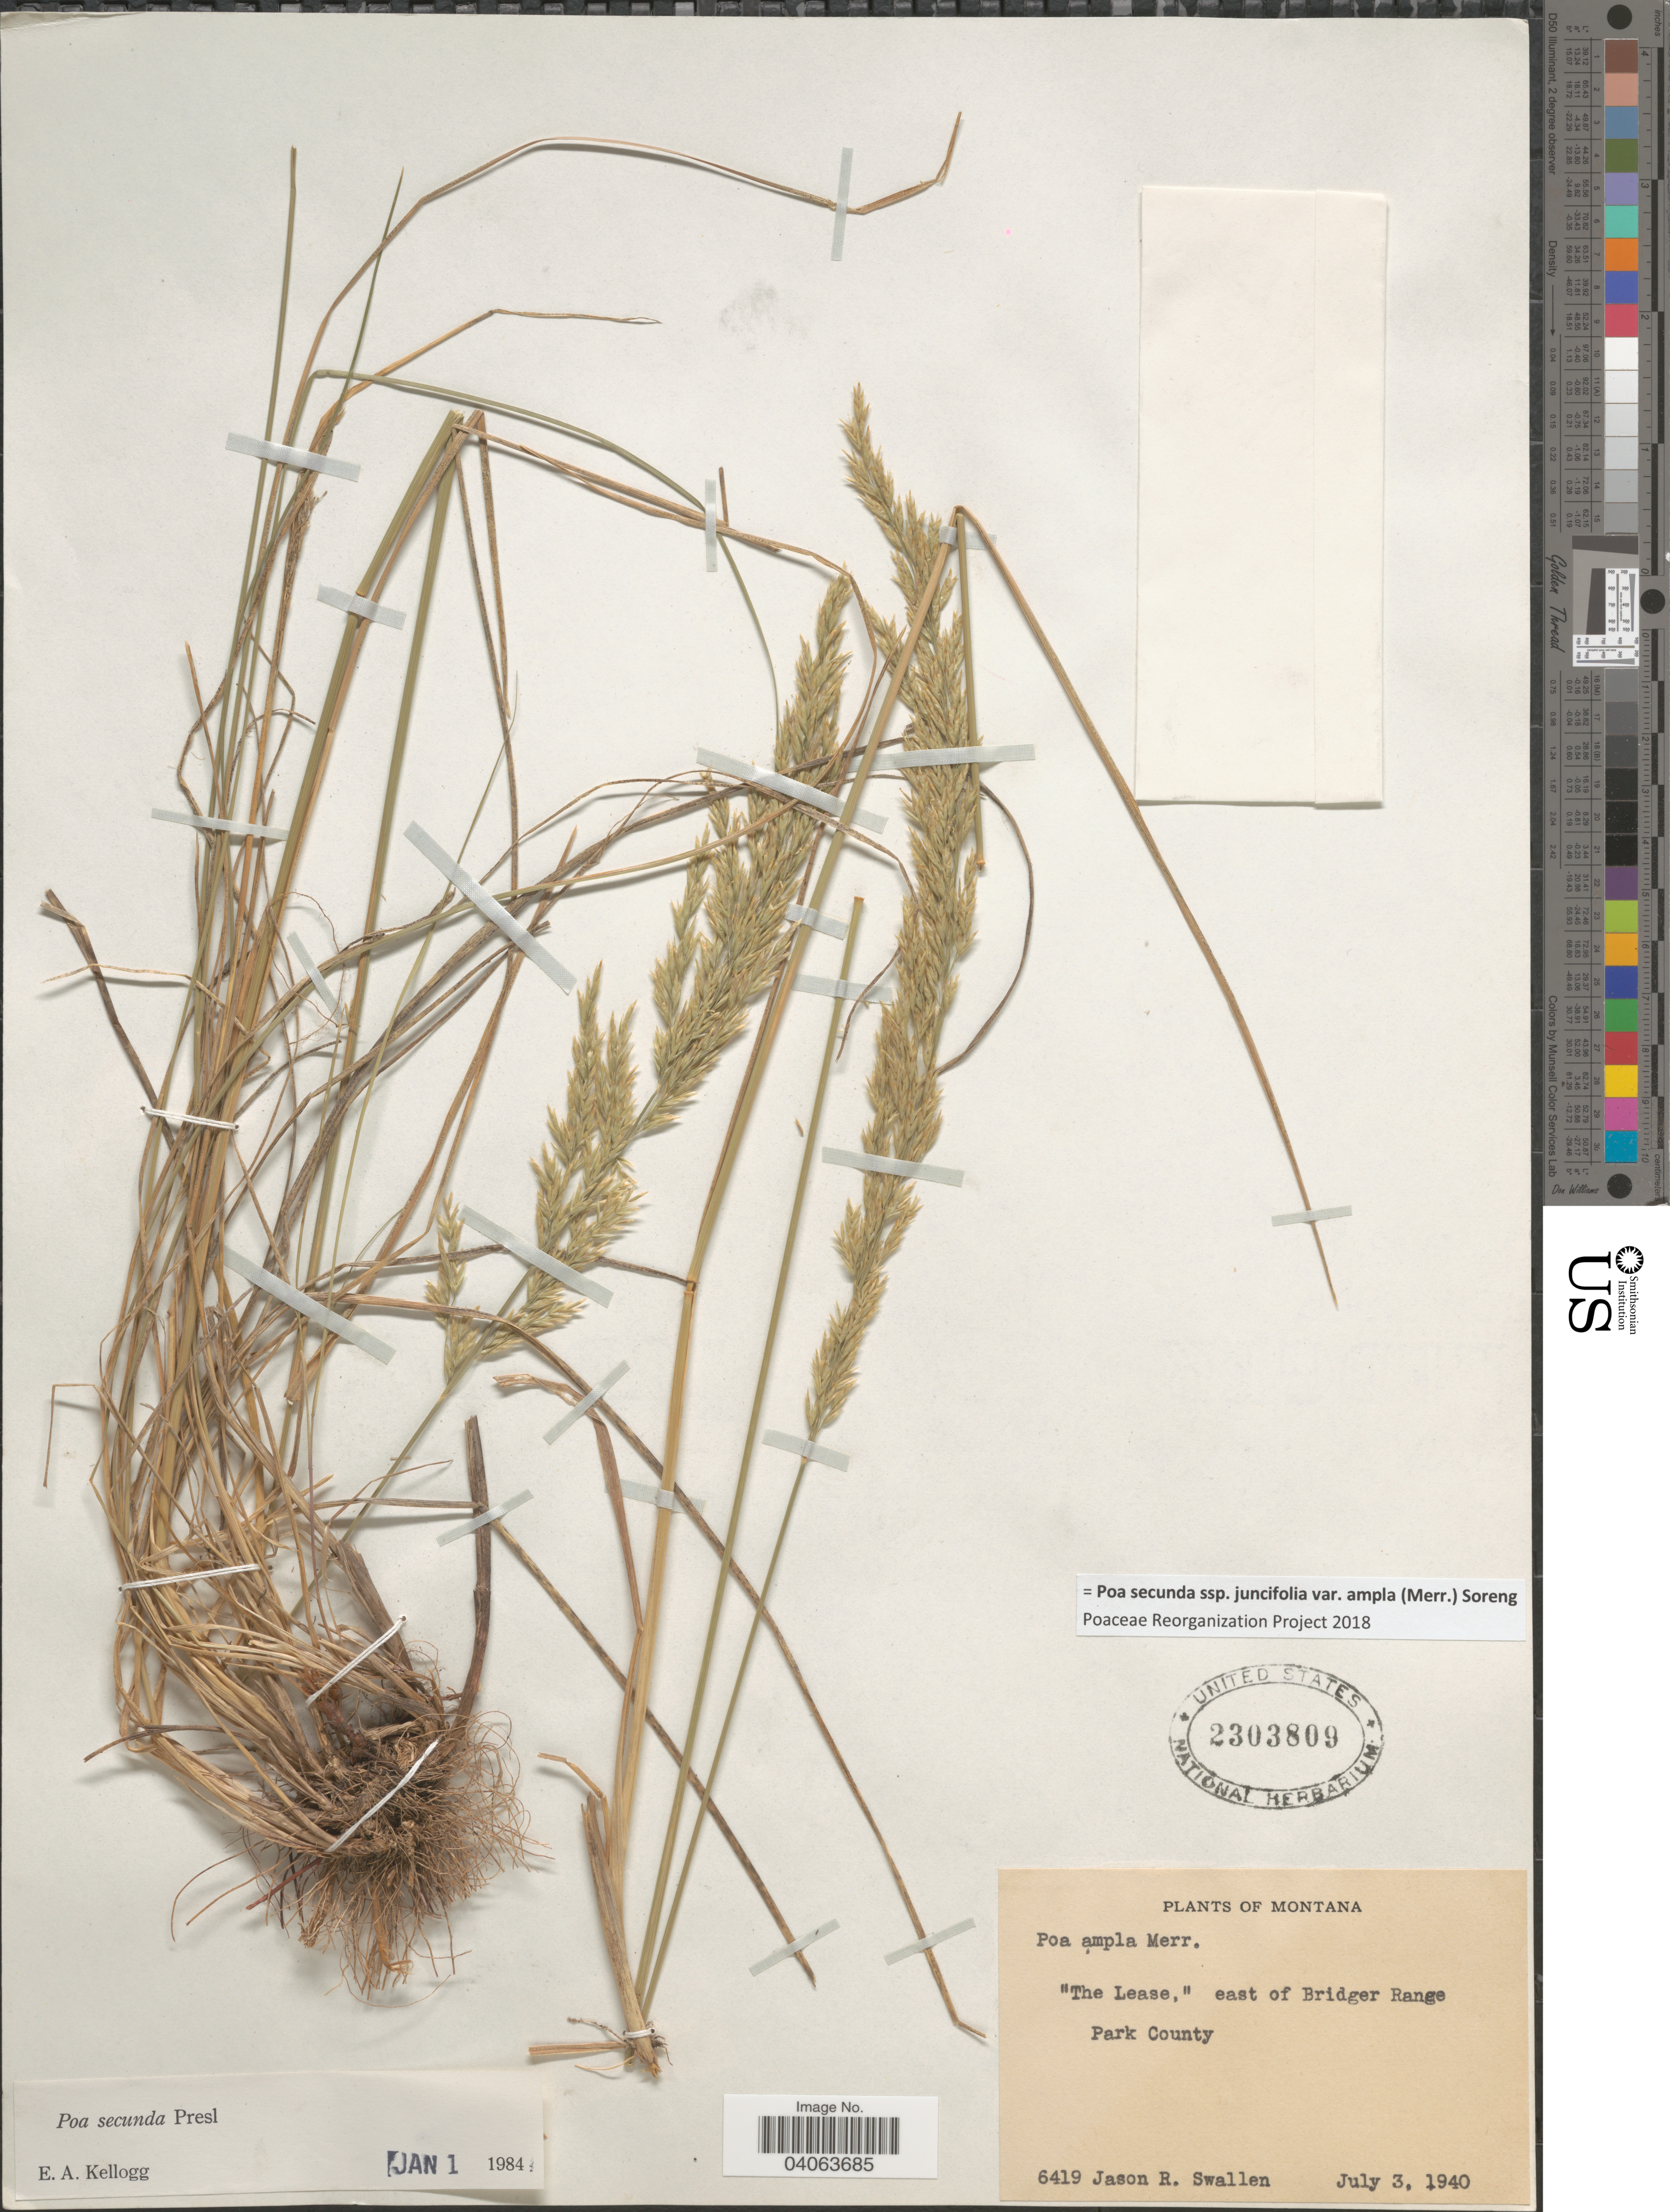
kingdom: Plantae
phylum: Tracheophyta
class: Liliopsida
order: Poales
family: Poaceae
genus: Poa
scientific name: Poa secunda subsp. juncifolia var. ampla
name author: (Merr.) Soreng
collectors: J. R. Swallen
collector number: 6419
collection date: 1940-07-03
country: United States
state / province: Montana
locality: The Lease,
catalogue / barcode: US 2303809